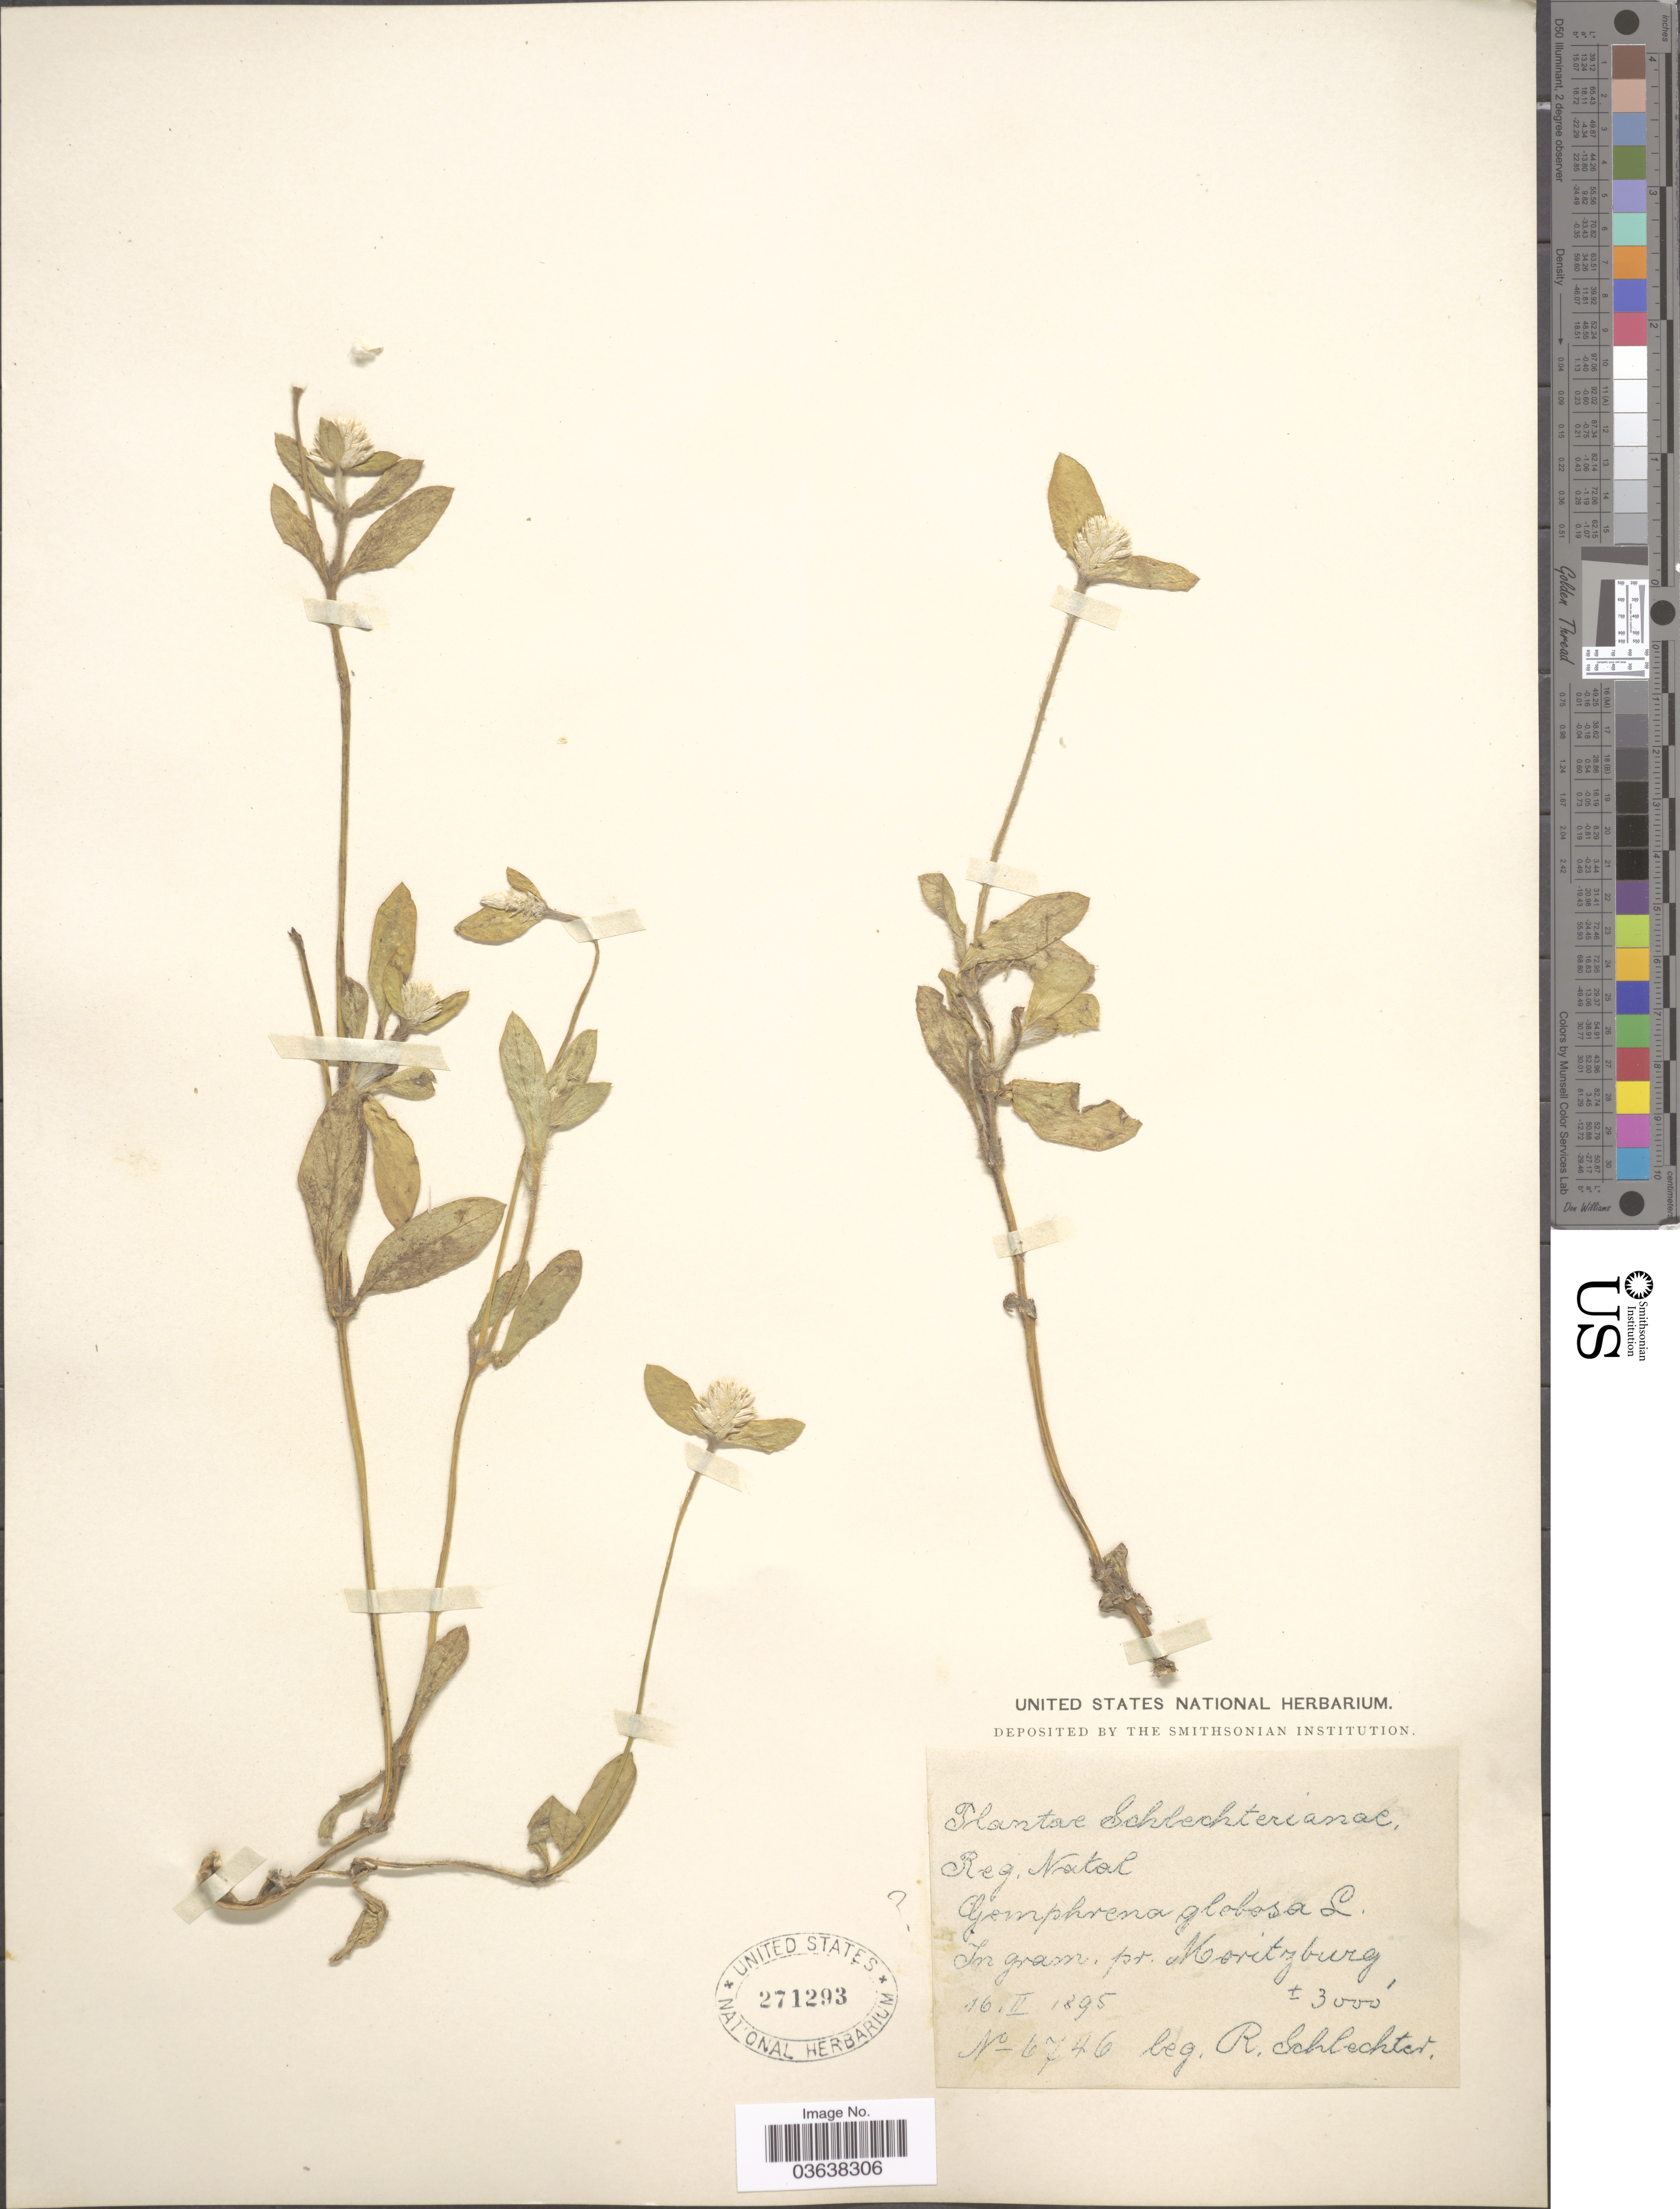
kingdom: Plantae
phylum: Tracheophyta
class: Magnoliopsida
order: Caryophyllales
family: Amaranthaceae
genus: Gomphrena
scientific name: Gomphrena serrata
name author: L.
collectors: F. R. R. Schlechter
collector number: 6746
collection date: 1895-02-16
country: South Africa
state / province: KwaZulu-Natal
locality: Reg. Natal. In gram. pr. Moritzburg.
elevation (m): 914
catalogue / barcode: US 271293